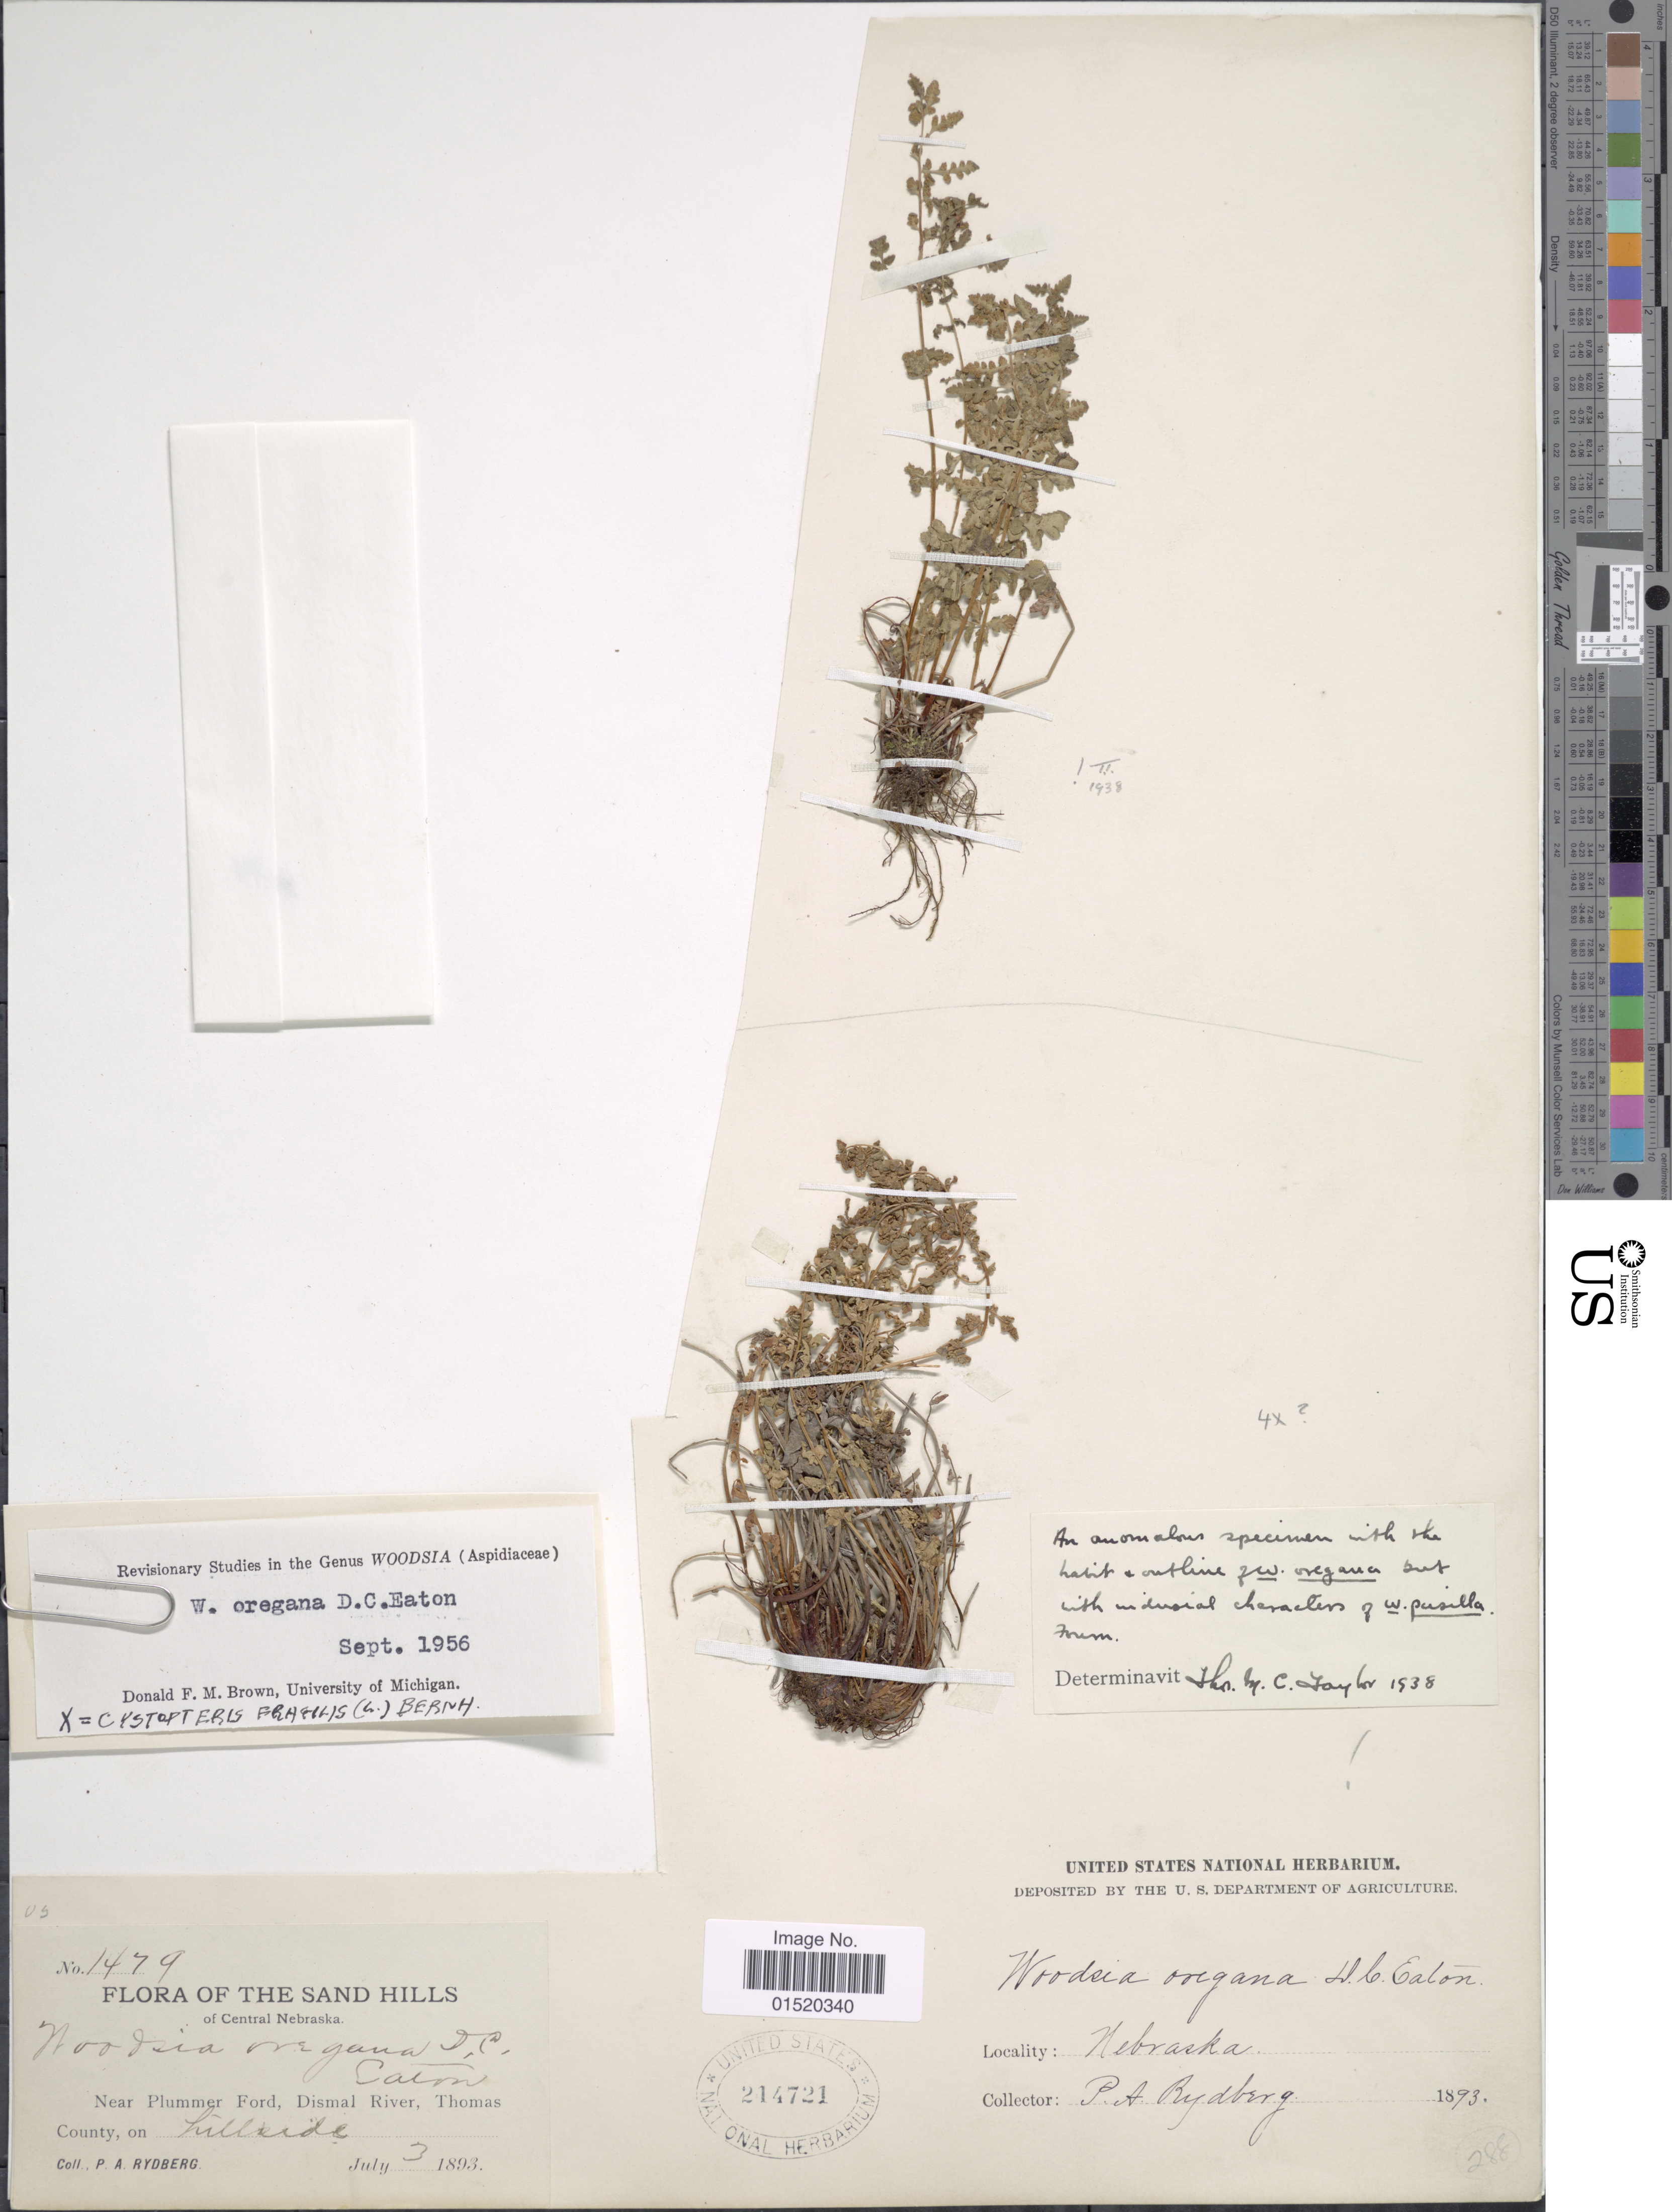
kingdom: Plantae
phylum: Tracheophyta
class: Polypodiopsida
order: Polypodiales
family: Woodsiaceae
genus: Woodsia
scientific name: Woodsia oregana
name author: D.C. Eaton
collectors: P. A. Rydberg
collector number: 1479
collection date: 1893-07-03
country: United States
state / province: Nebraska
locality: Near Plummer Ford, Dismal River, Thomas County, on hillside, The Sand Hills of central Nebraska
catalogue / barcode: US 244721